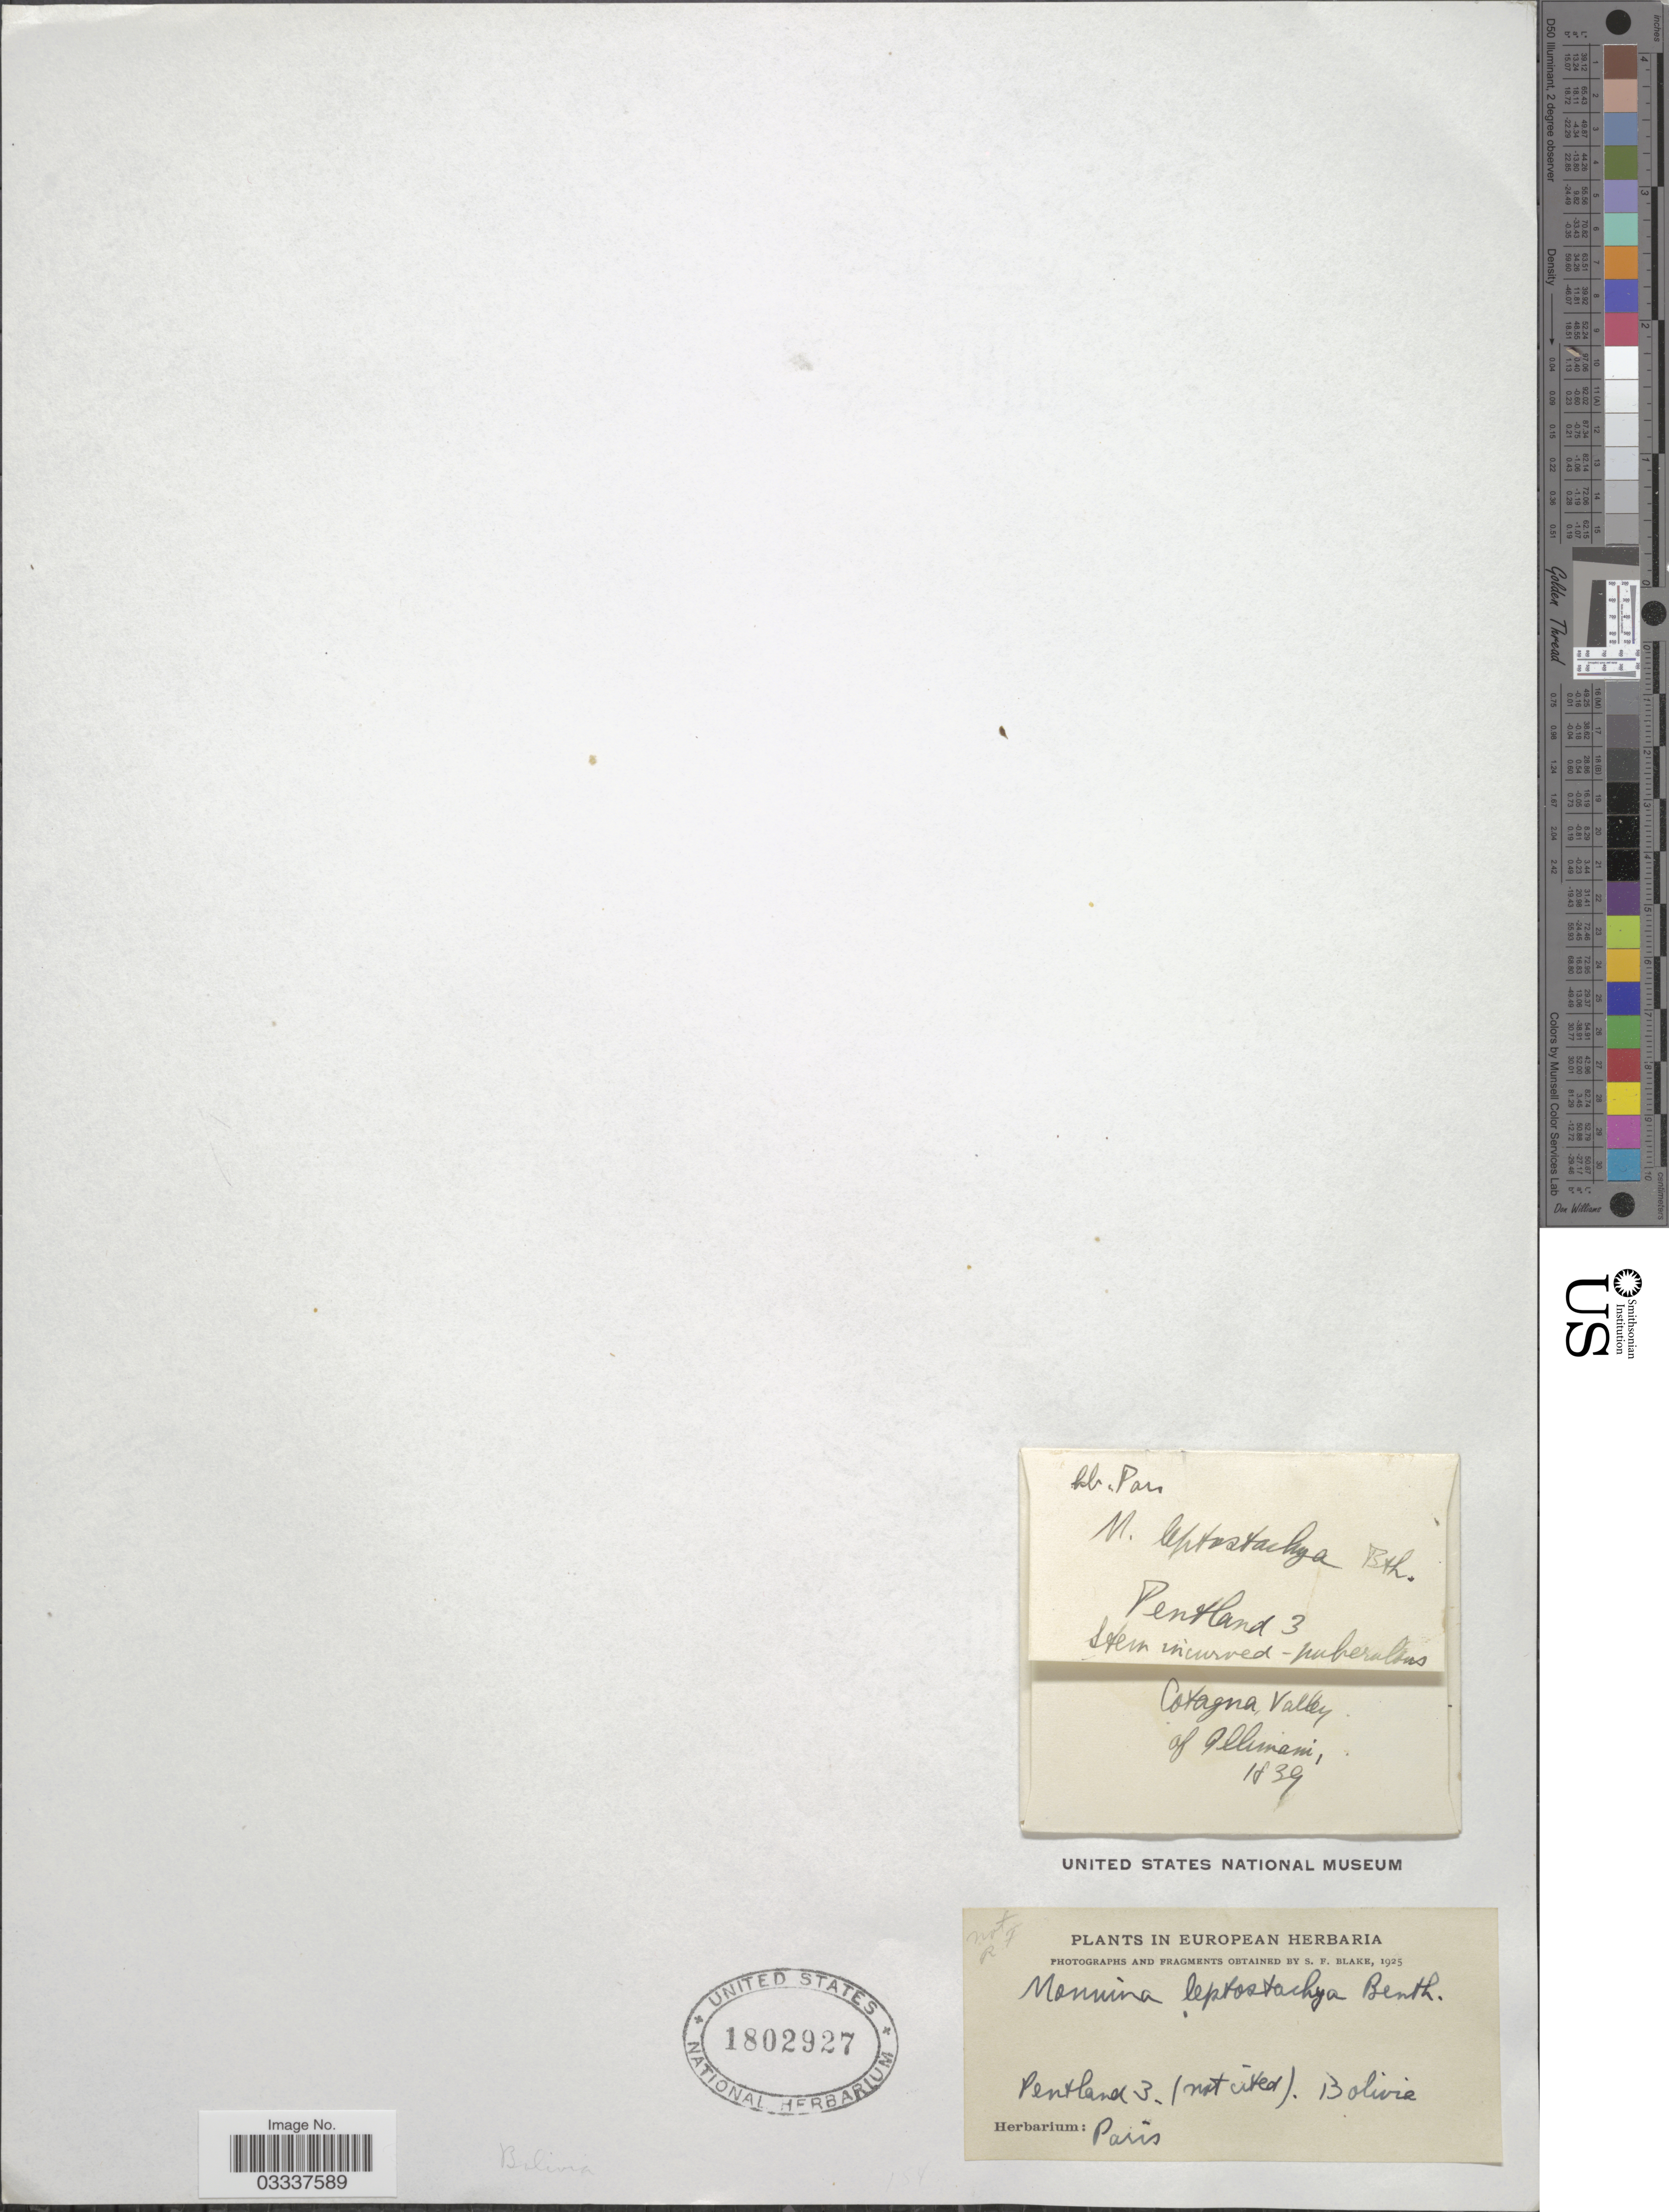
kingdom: Plantae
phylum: Tracheophyta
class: Magnoliopsida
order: Fabales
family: Polygalaceae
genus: Monnina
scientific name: Monnina leptostachya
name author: Benth.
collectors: Pentland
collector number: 3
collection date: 1839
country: Bolivia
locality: Cotagna Valley of Illimani.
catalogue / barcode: US 1802927